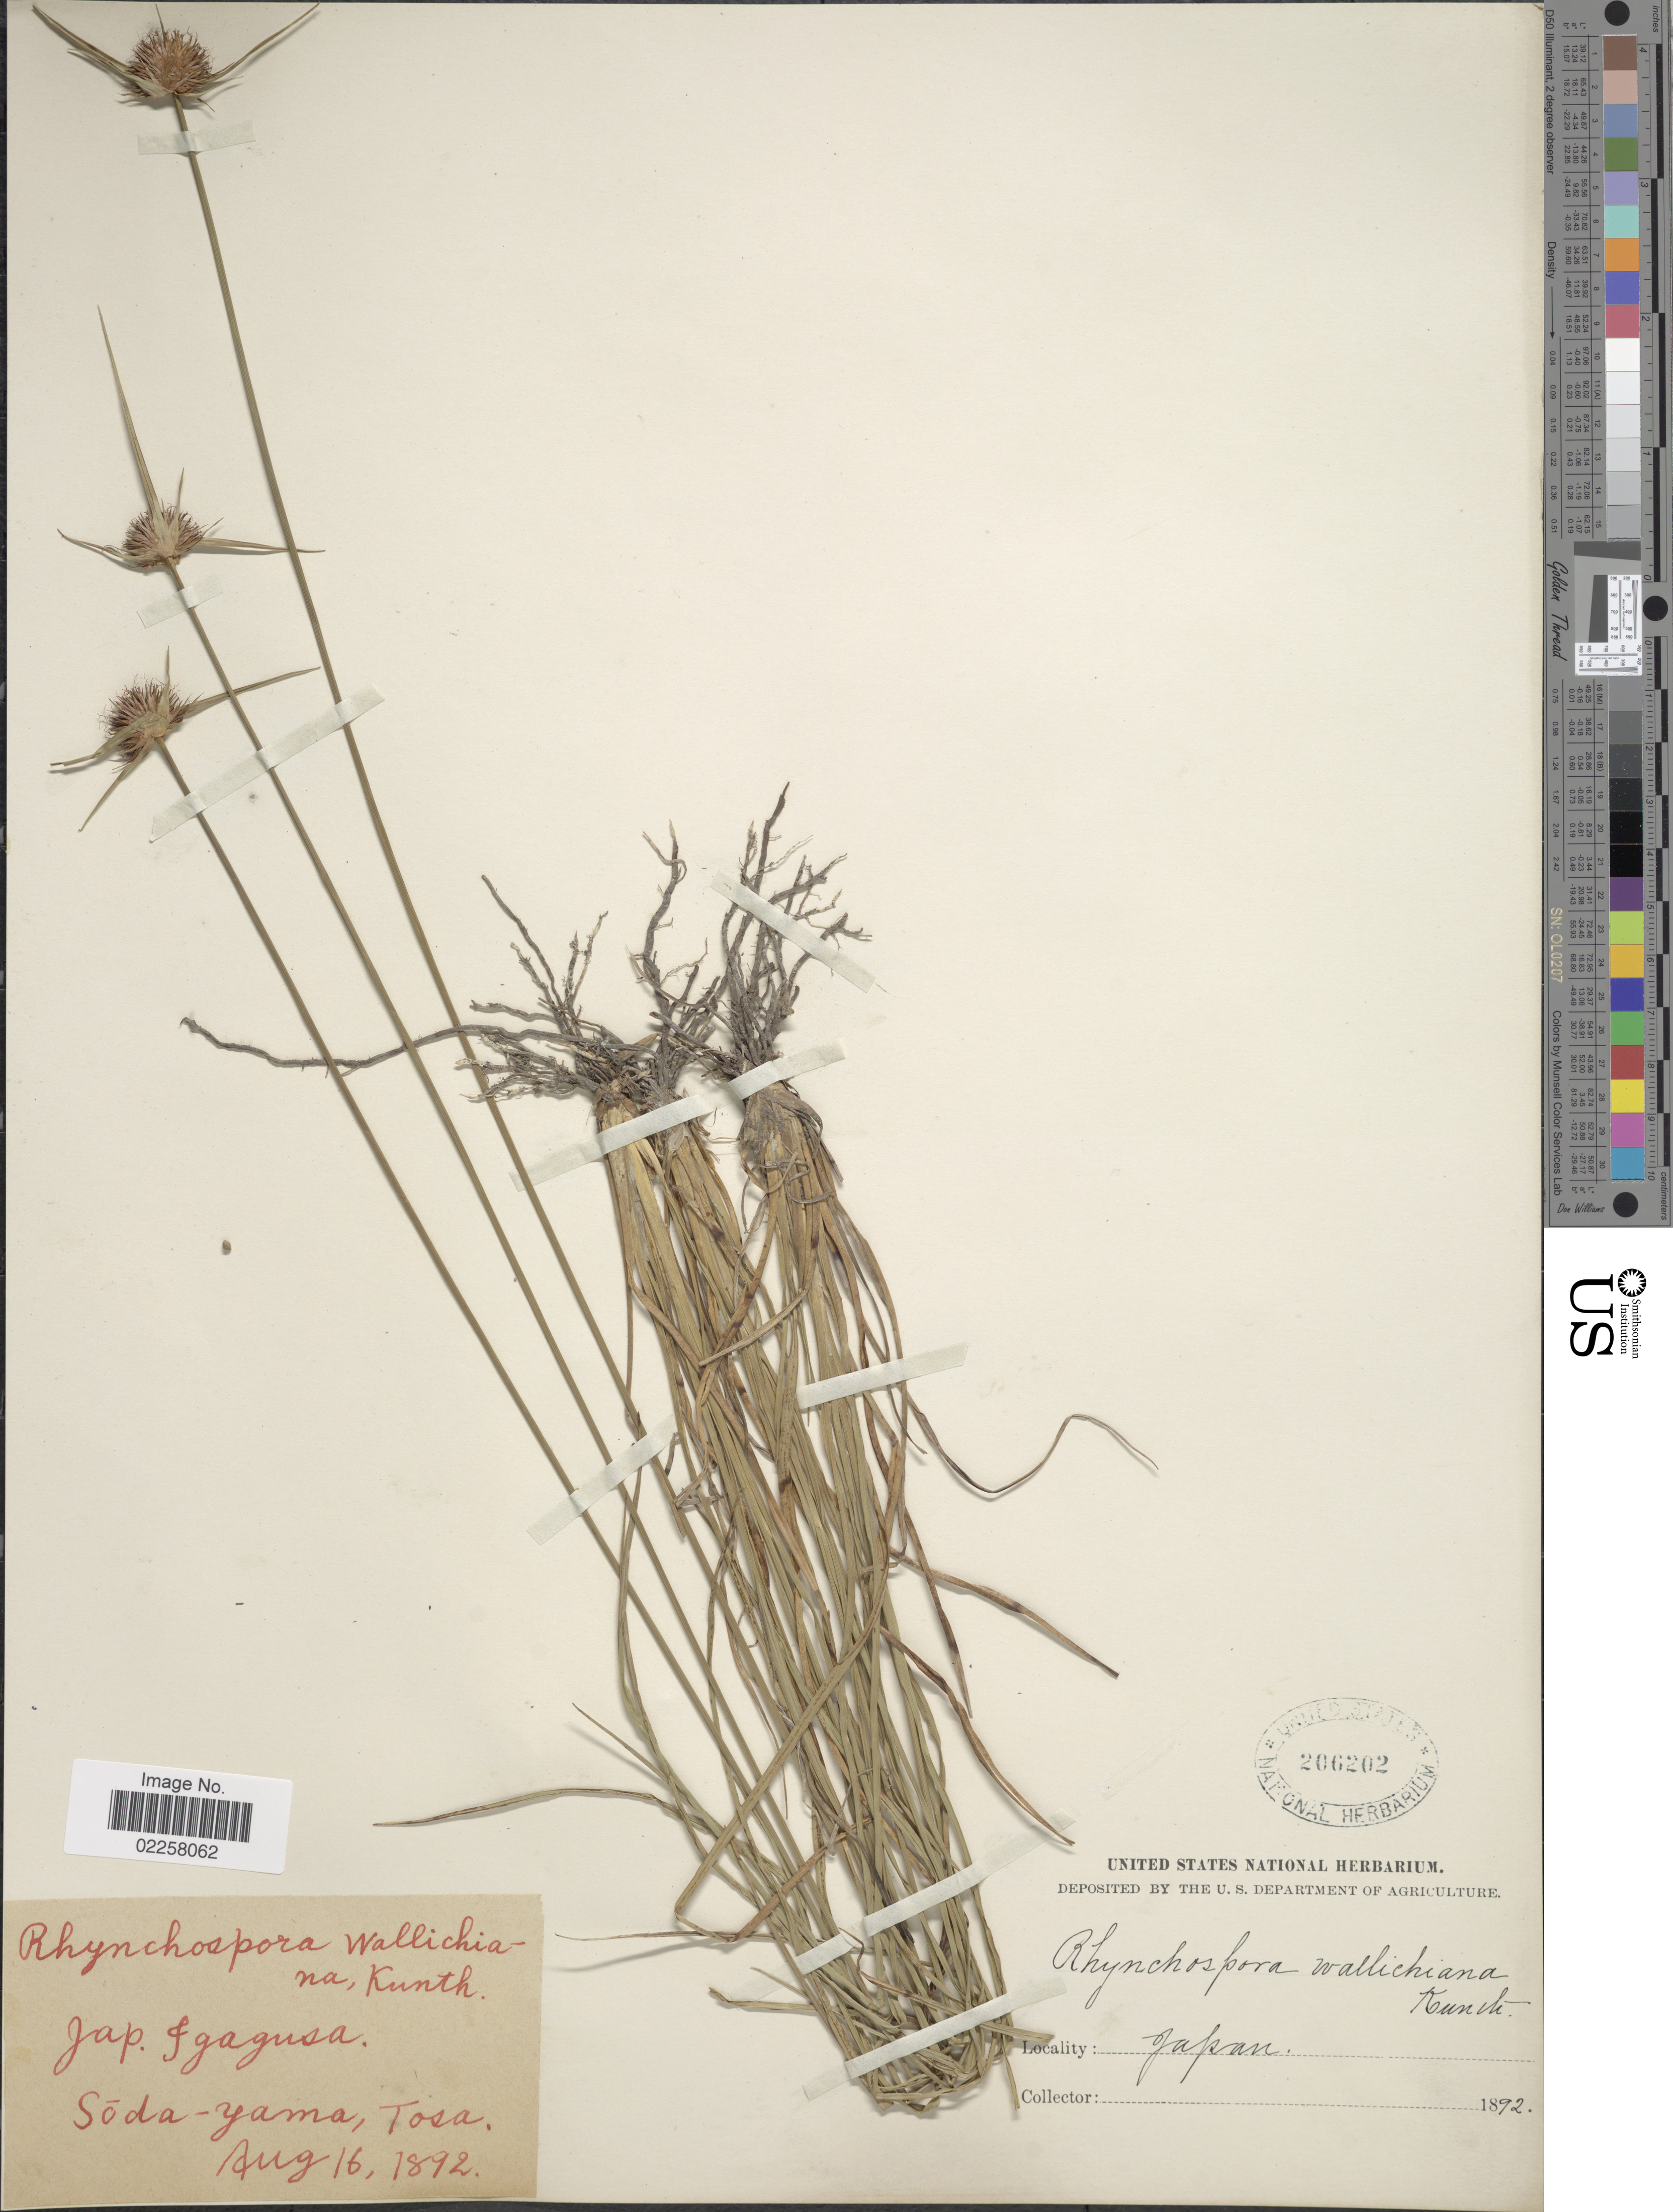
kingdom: Plantae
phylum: Tracheophyta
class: Liliopsida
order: Poales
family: Cyperaceae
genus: Rhynchospora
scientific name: Rhynchospora rubra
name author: (Lour.) Makino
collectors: U.S. Department of Agriculture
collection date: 1892-08-16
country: Japan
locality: Soda-yama, Tosa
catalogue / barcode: US 206202